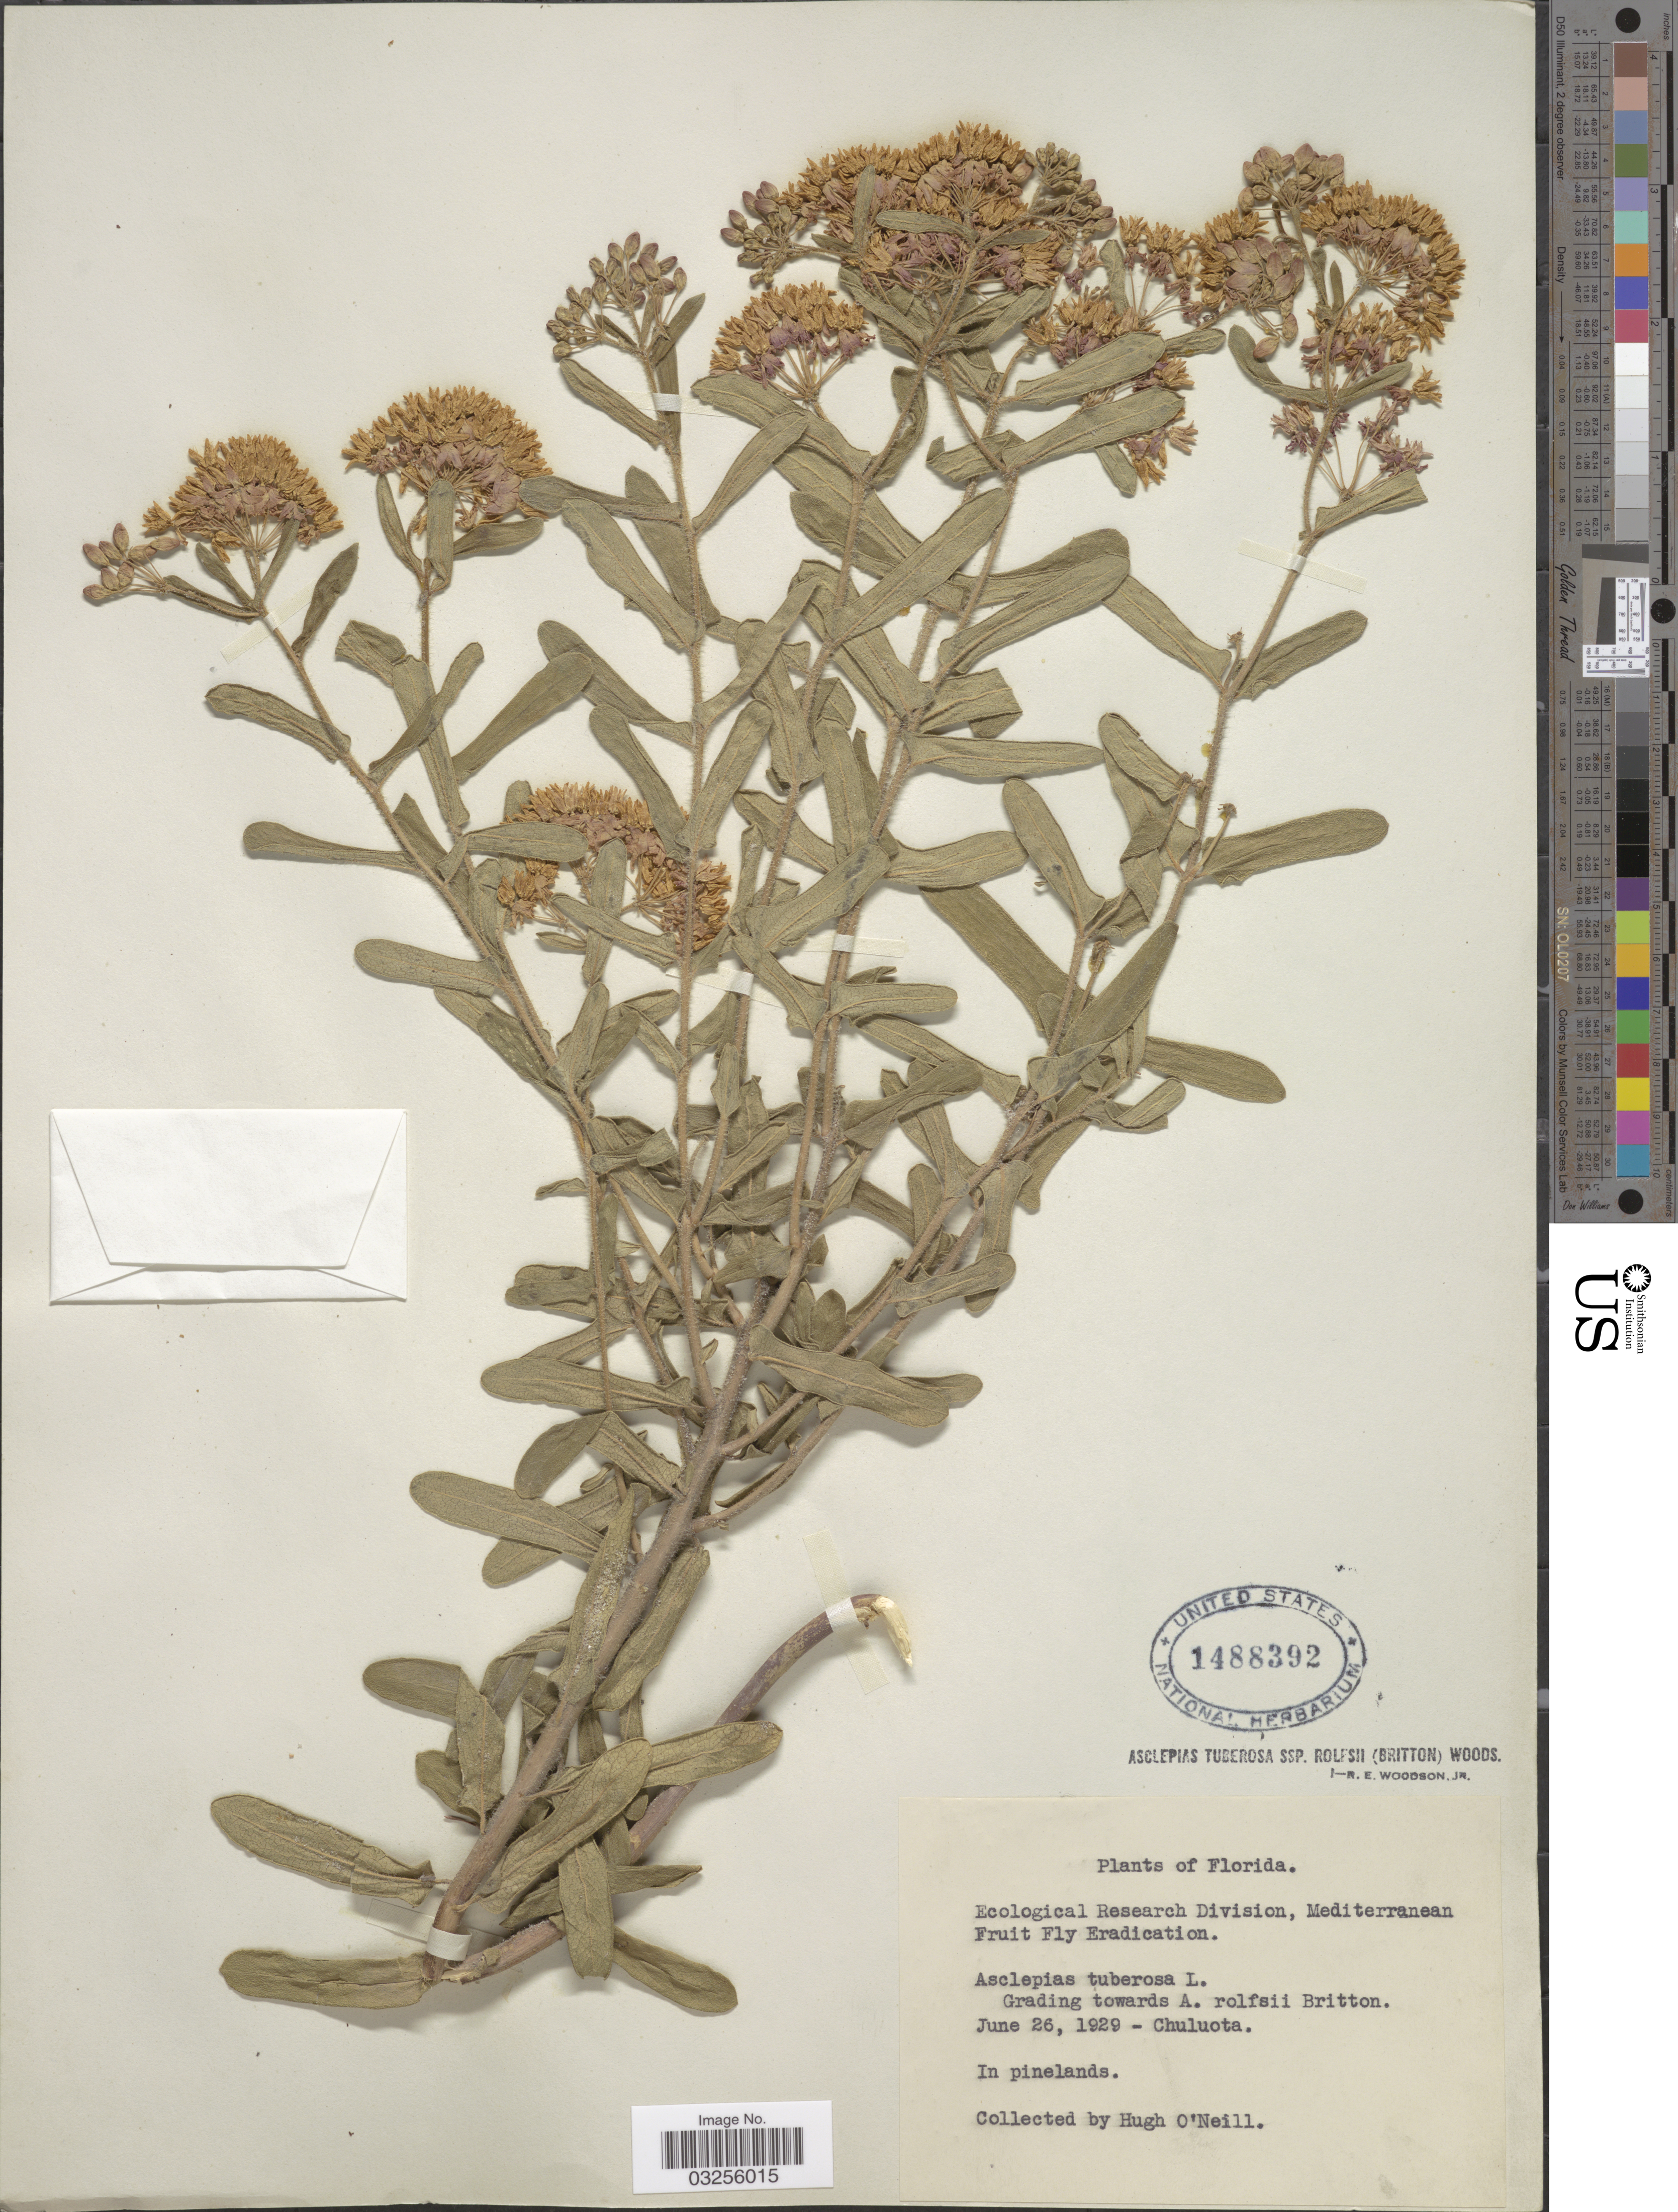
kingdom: Plantae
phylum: Tracheophyta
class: Magnoliopsida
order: Gentianales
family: Apocynaceae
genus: Asclepias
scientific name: Asclepias tuberosa var. rolfsii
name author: ( ex Vail) Shinners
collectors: H. O'Neill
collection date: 1929-06-26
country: United States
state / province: Florida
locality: Grading towards A. rolfsii Britton. Chuluota.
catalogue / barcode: US 1488392